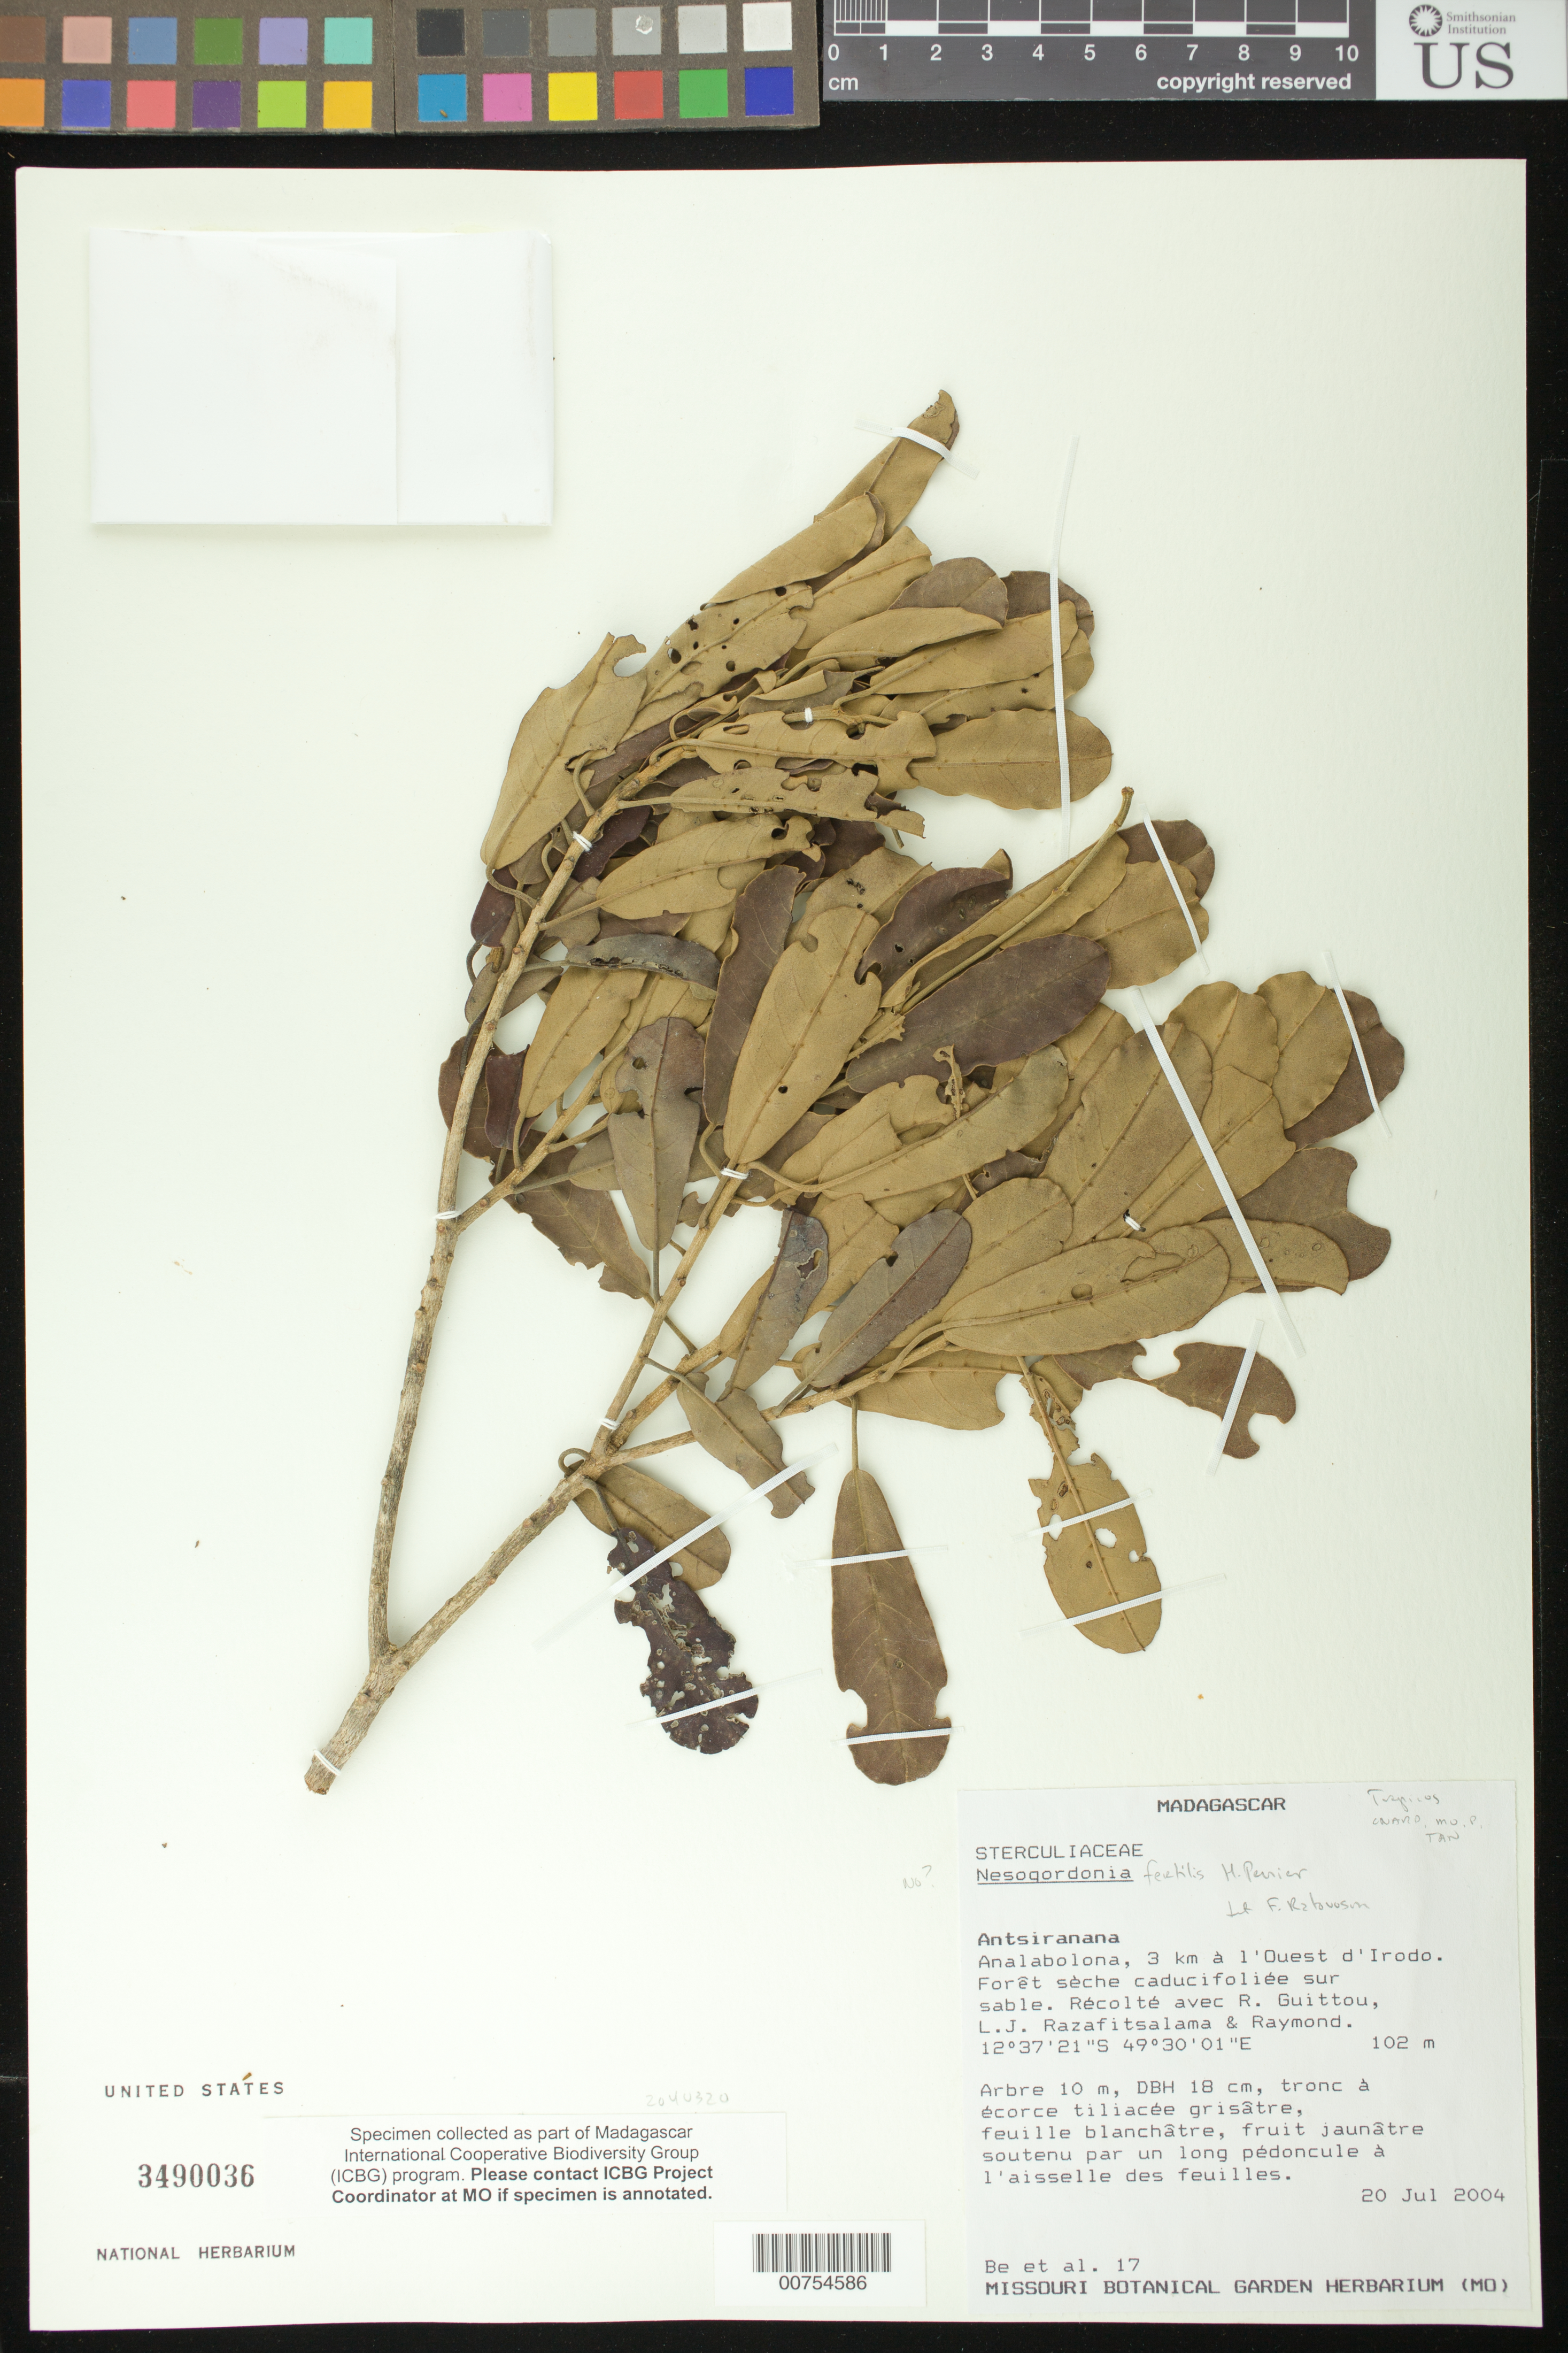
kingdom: Plantae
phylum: Tracheophyta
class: Magnoliopsida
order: Malvales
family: Malvaceae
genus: Nesogordonia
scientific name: Nesogordonia sp.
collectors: J. Be, R. Guittou, R. Razafitsalmama & L. Raymond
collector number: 17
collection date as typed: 20 Jul 2004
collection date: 2004-07-20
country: Madagascar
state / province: Diana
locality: Analobolona, 3 km à l'Ouest d'Irodo.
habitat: Forêt sèche caducifoliée sur sable.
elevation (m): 102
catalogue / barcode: US 3490036